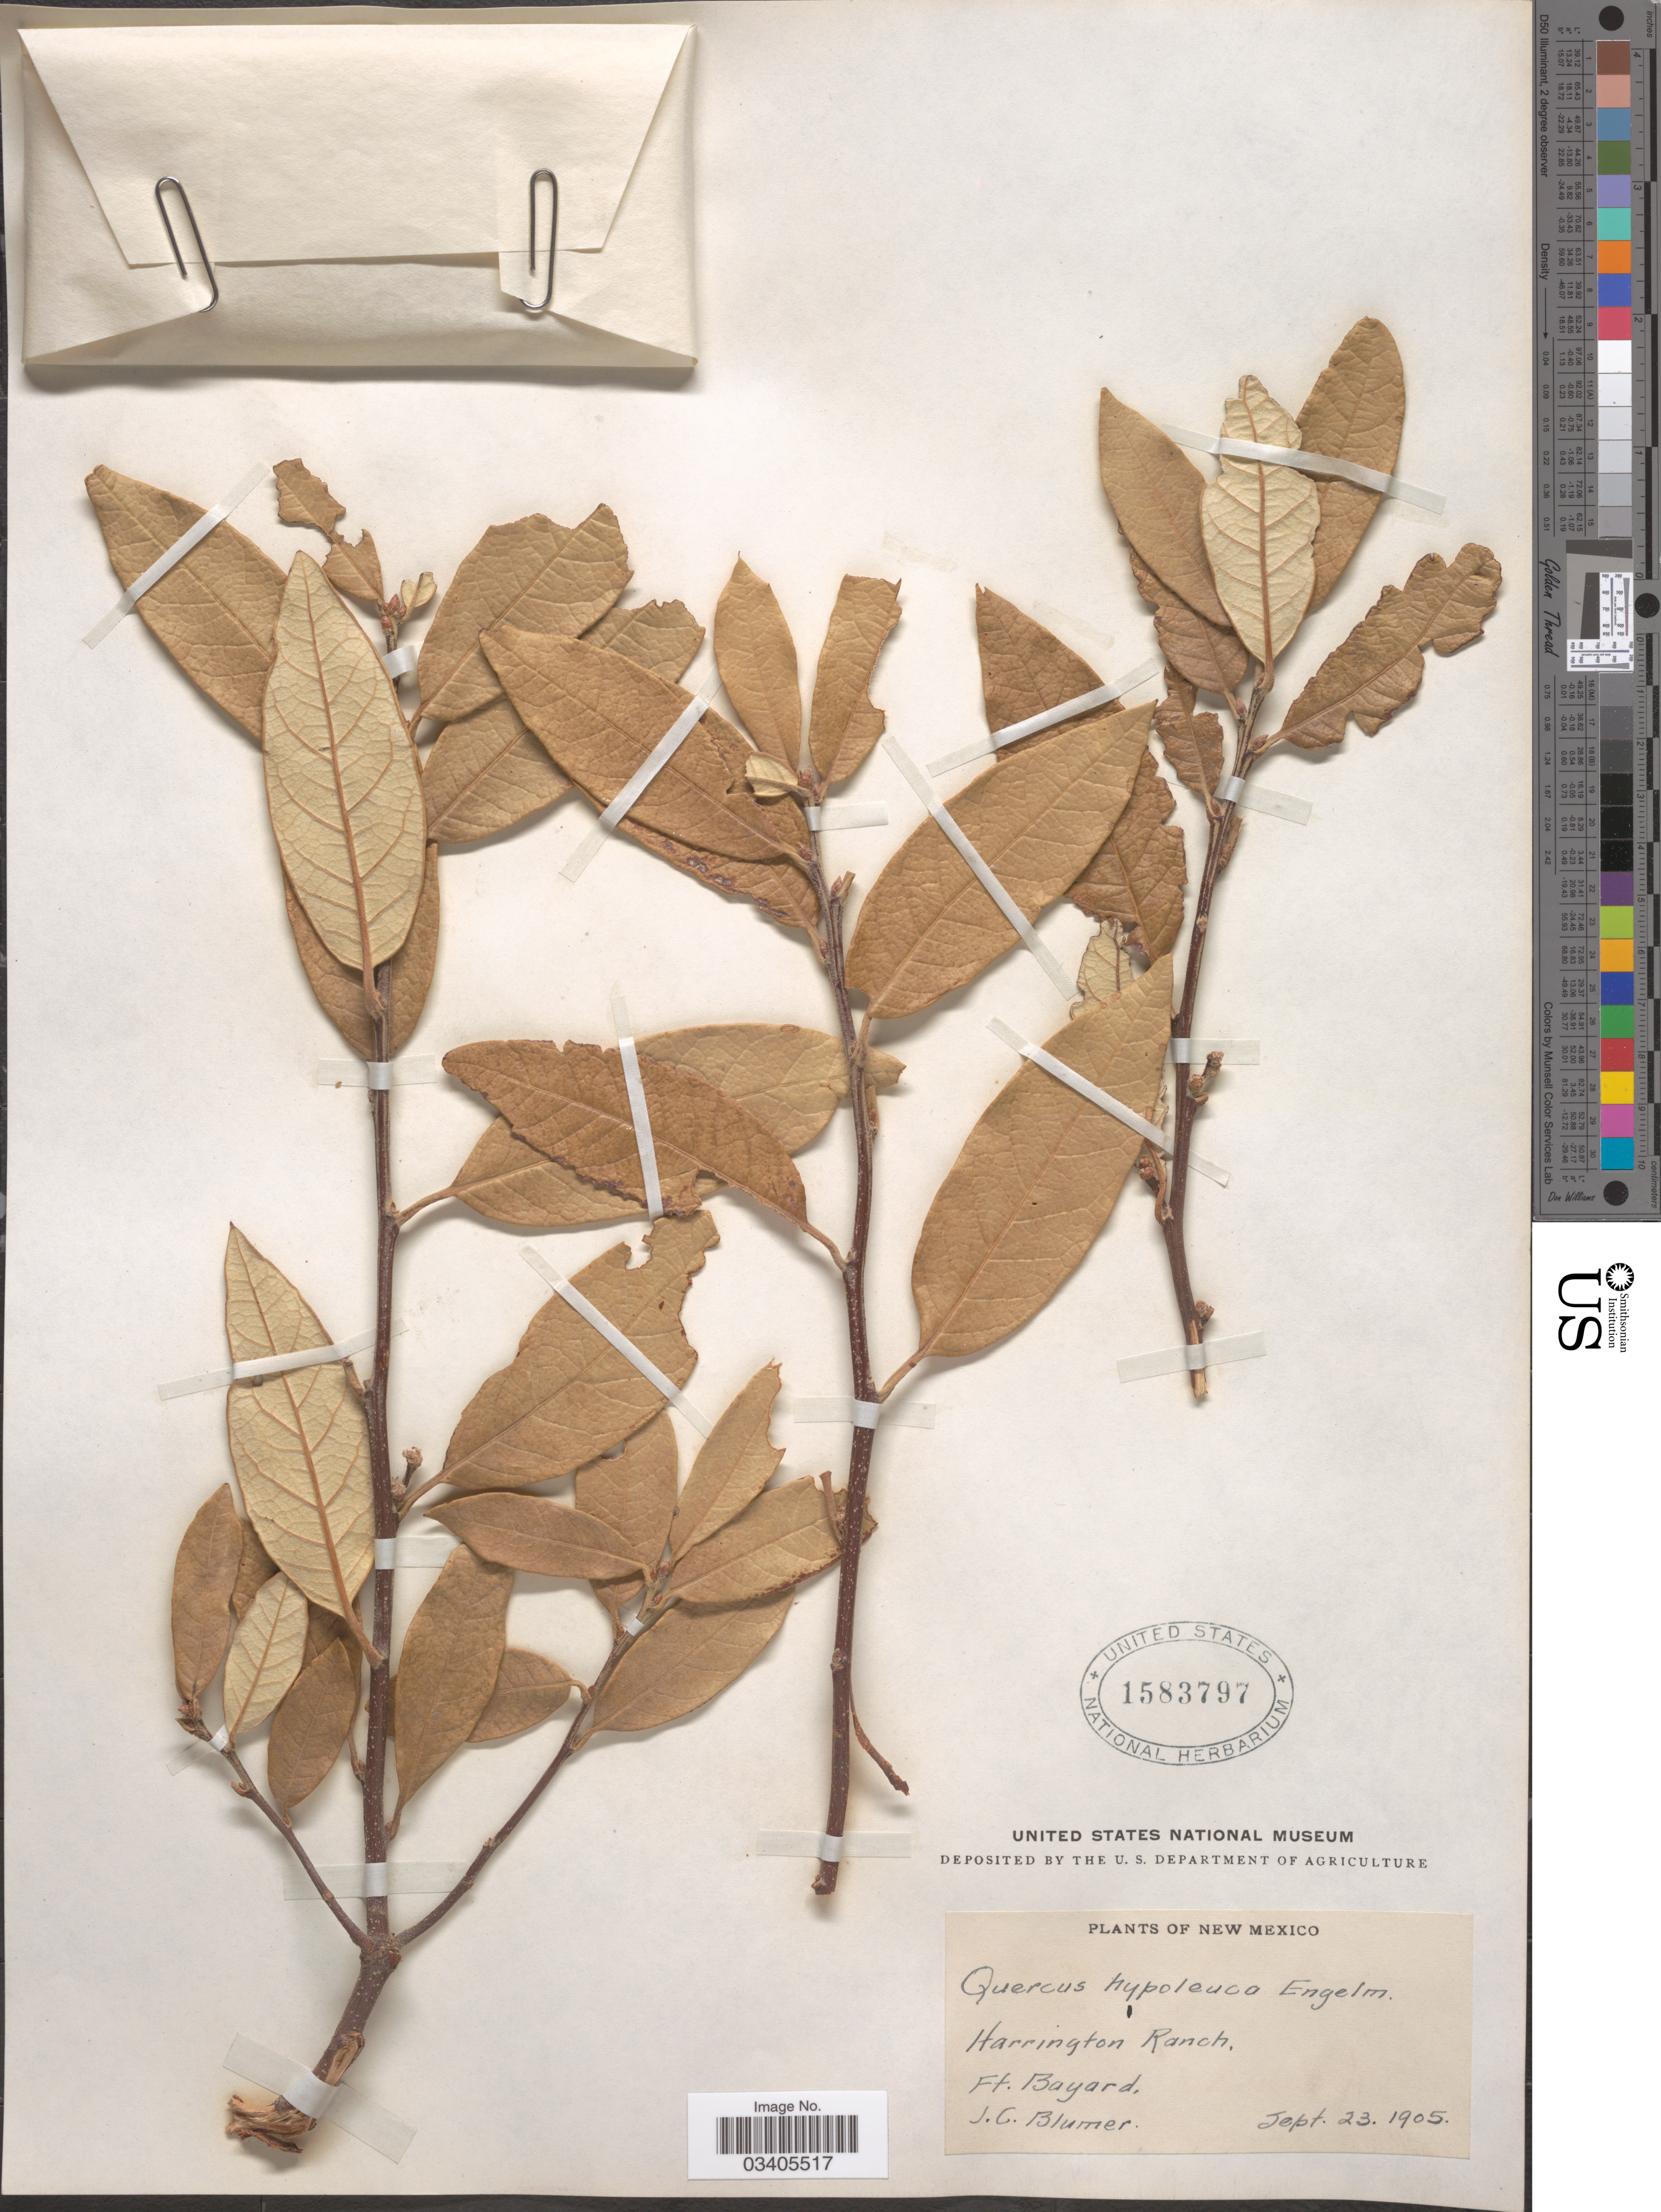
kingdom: Plantae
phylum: Tracheophyta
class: Magnoliopsida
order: Fagales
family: Fagaceae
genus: Quercus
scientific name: Quercus hypoleucoides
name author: A. Camus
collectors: J. C. Blumer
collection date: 1905-09-23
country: United States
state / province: New Mexico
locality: Harrington Ranch. Ft. Bayard.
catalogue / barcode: US 1583797